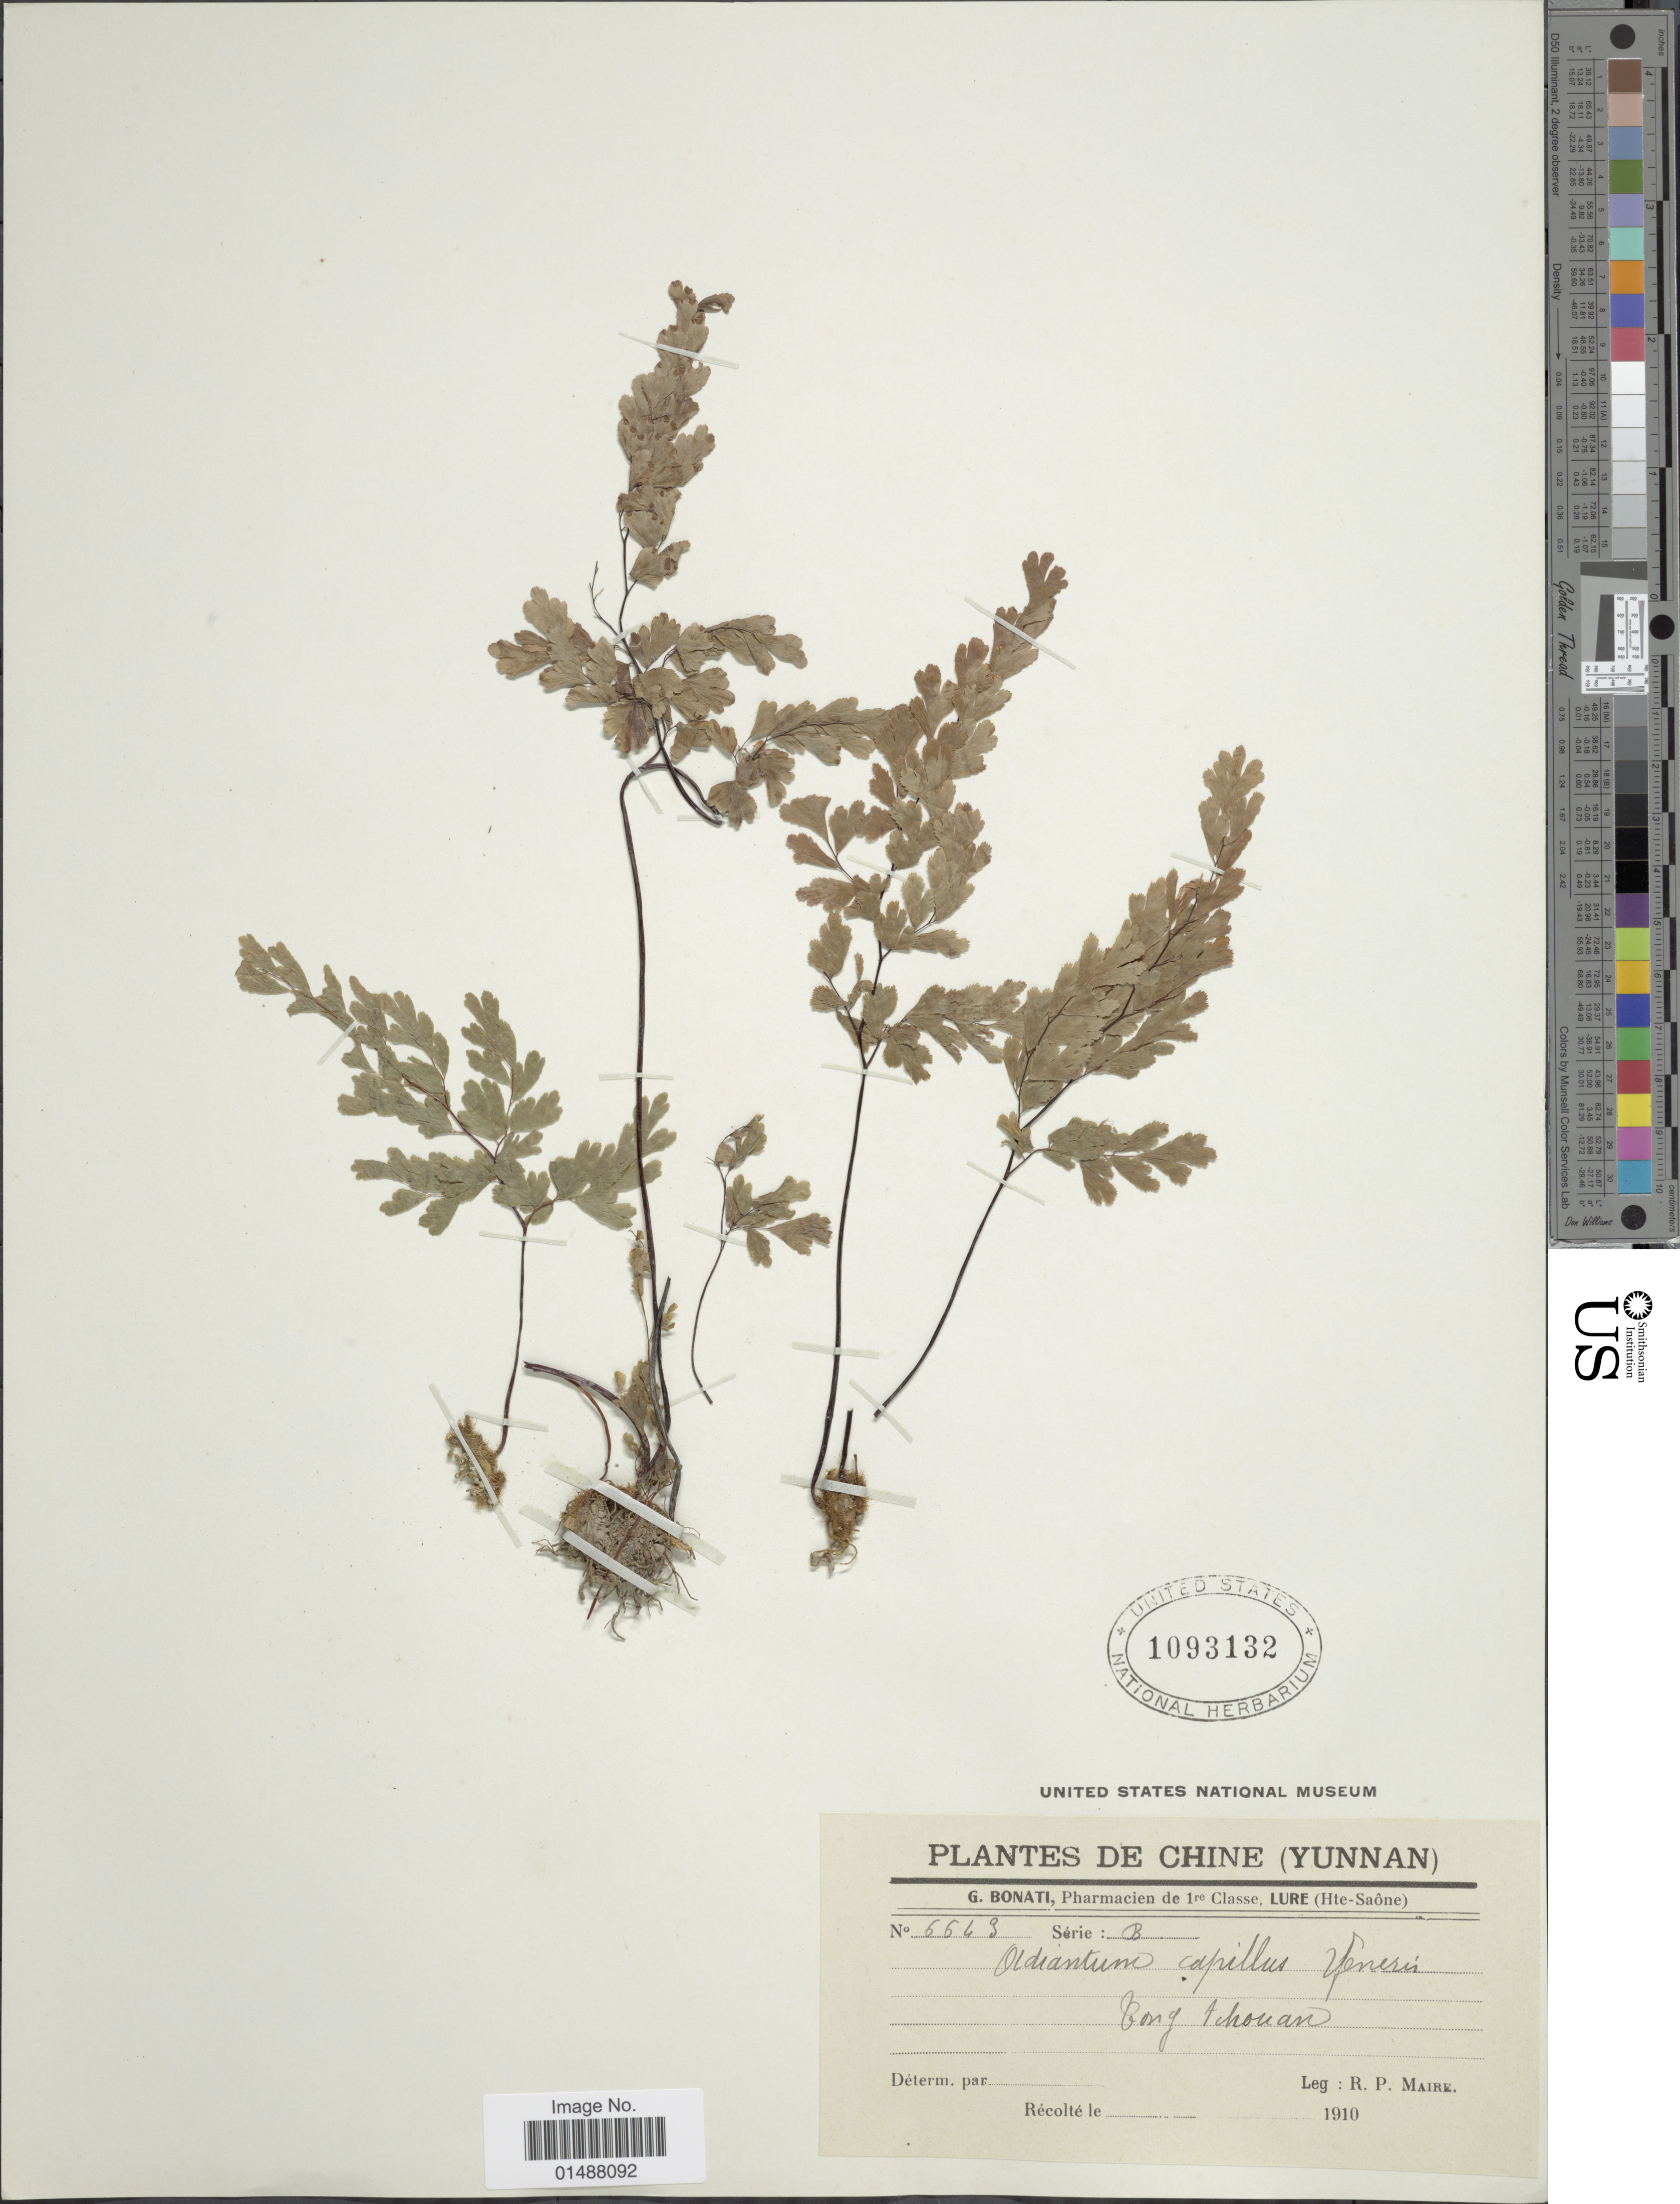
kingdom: Plantae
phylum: Tracheophyta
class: Polypodiopsida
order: Polypodiales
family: Pteridaceae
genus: Adiantum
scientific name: Adiantum capillus-veneris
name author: L.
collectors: R.-P. Maire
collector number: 6643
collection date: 1910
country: China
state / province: Yunnan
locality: Long Tchouan [interpreted]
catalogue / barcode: US 1093132